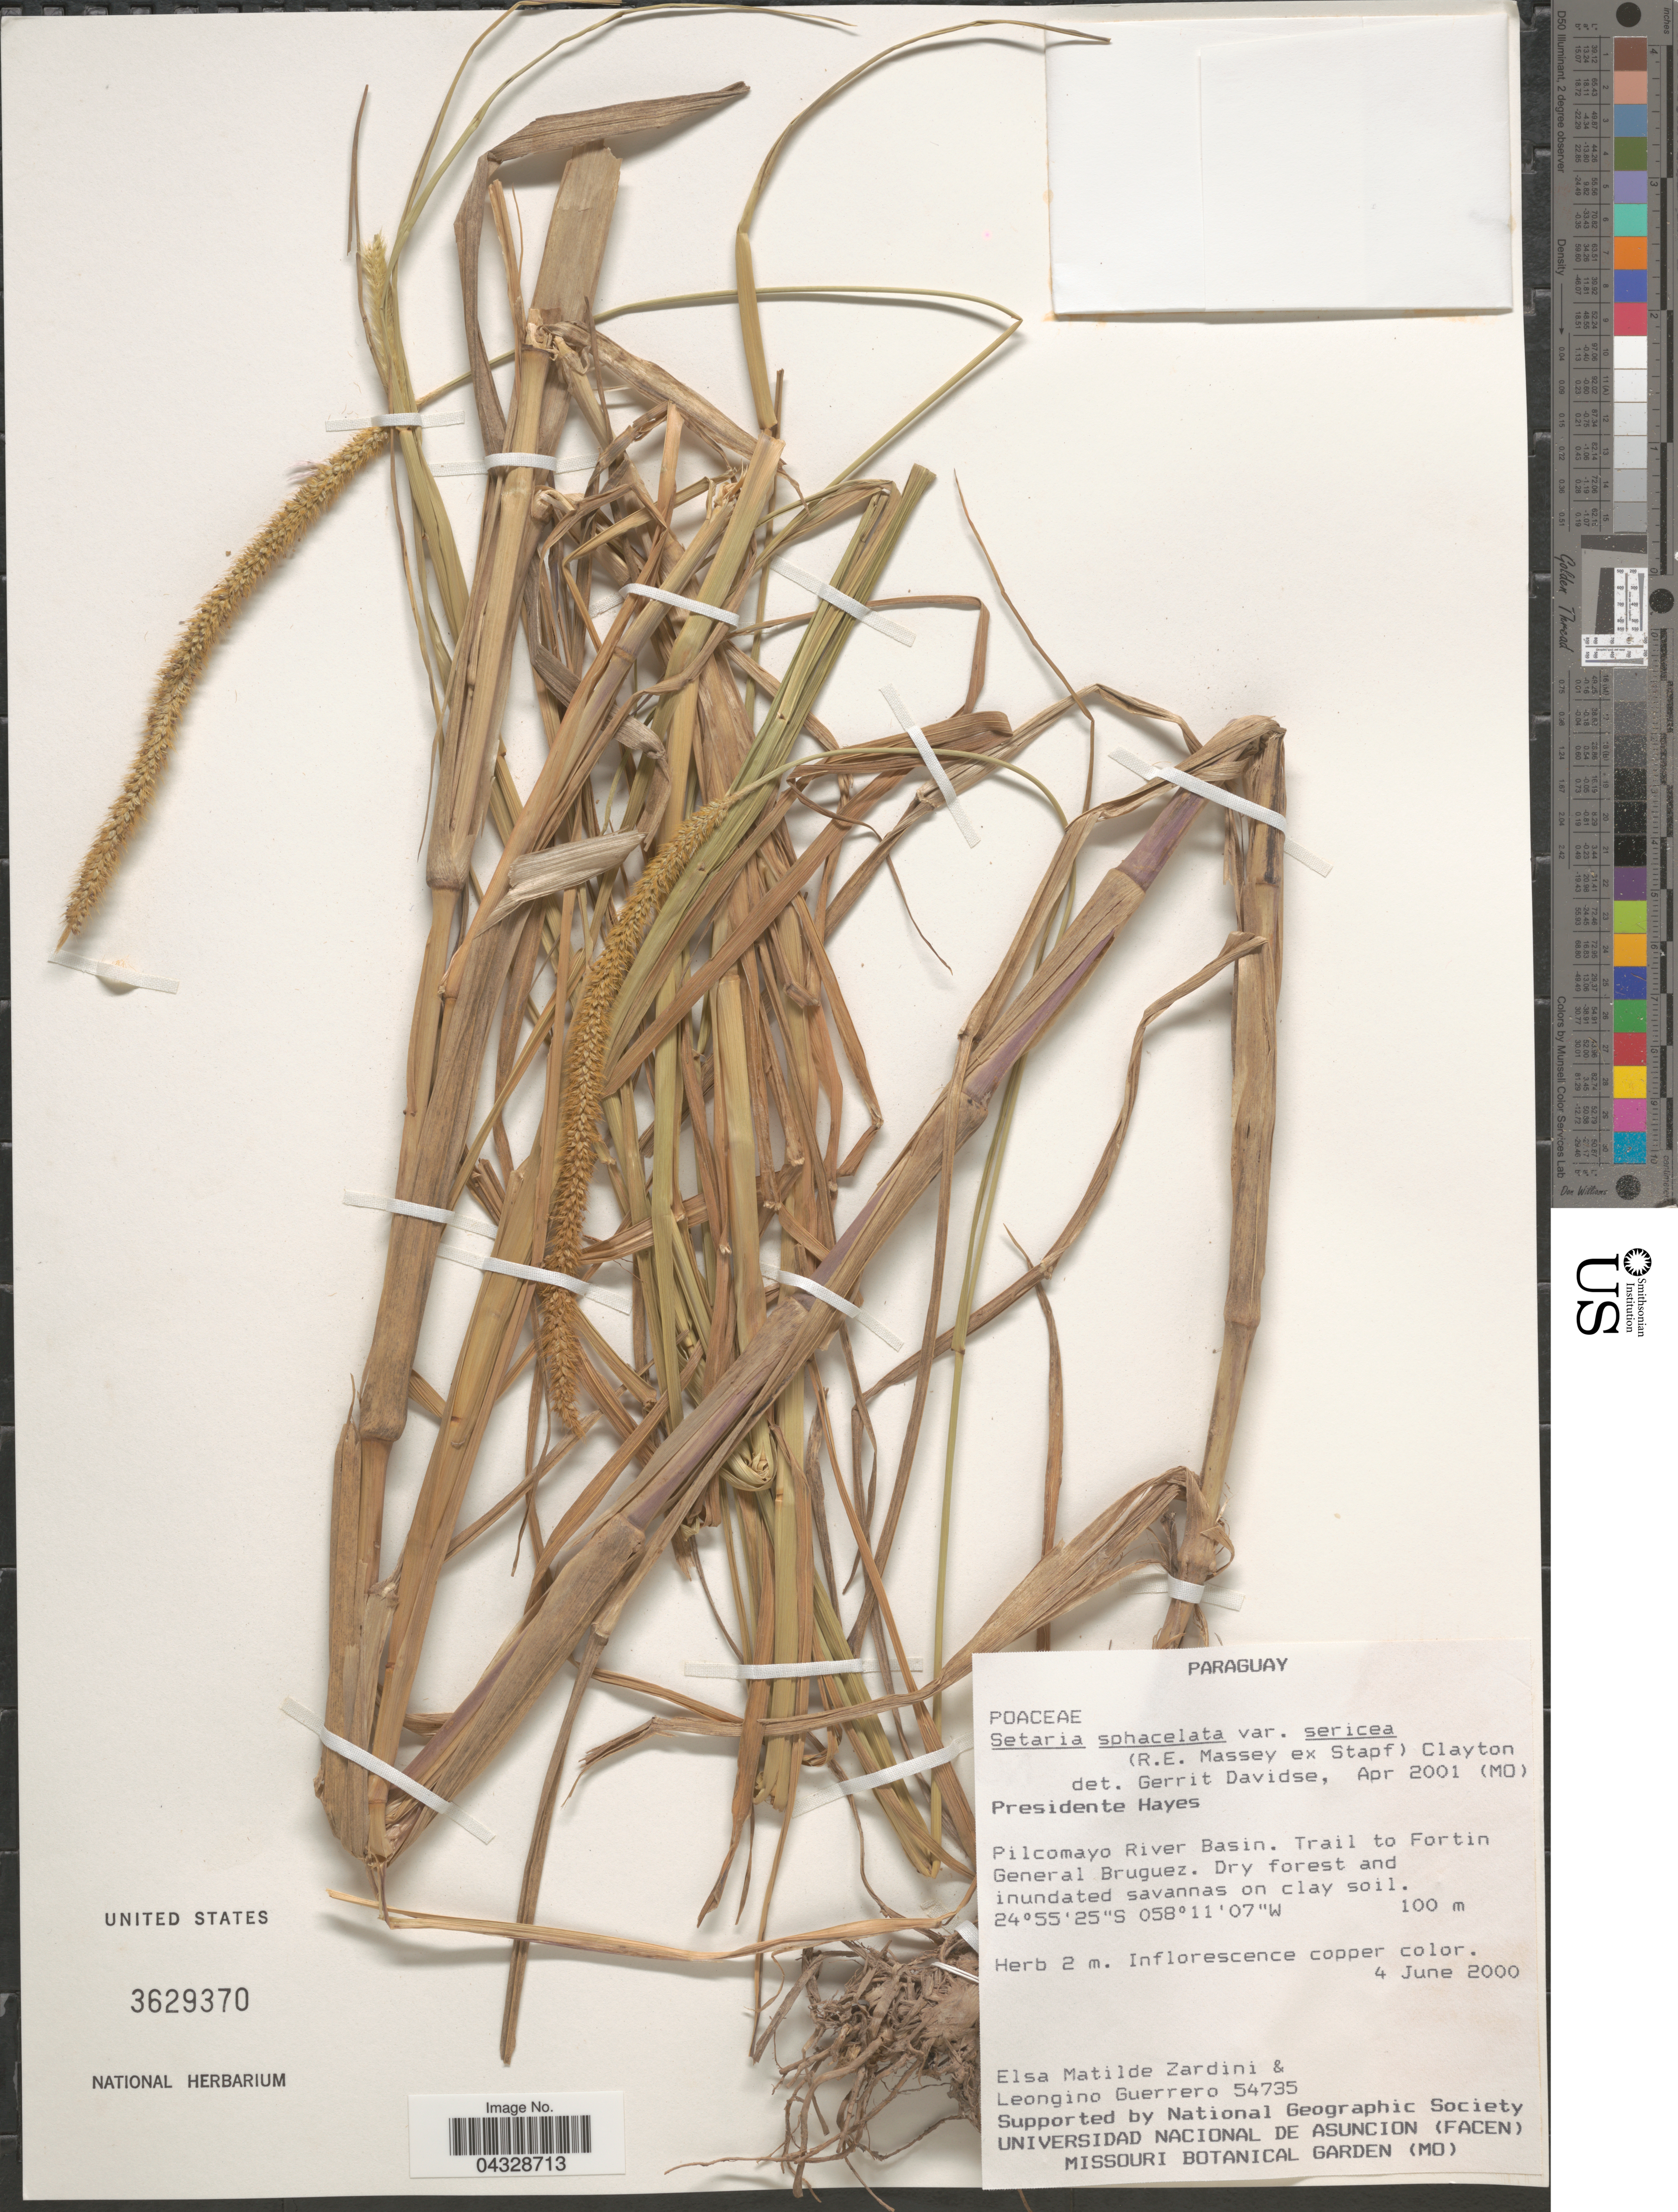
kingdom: Plantae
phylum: Tracheophyta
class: Liliopsida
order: Poales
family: Poaceae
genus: Setaria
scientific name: Setaria sphacelata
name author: (Schumach.) Stapf & Hubb. ex Moss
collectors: E. M. Zardini & L. Guerrero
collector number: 54735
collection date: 2000-06-04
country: Paraguay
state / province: Presidente Hayes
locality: Pilcomayo River Basin. Trail to Fortin General Bruguez.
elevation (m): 100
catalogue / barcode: US 3629370